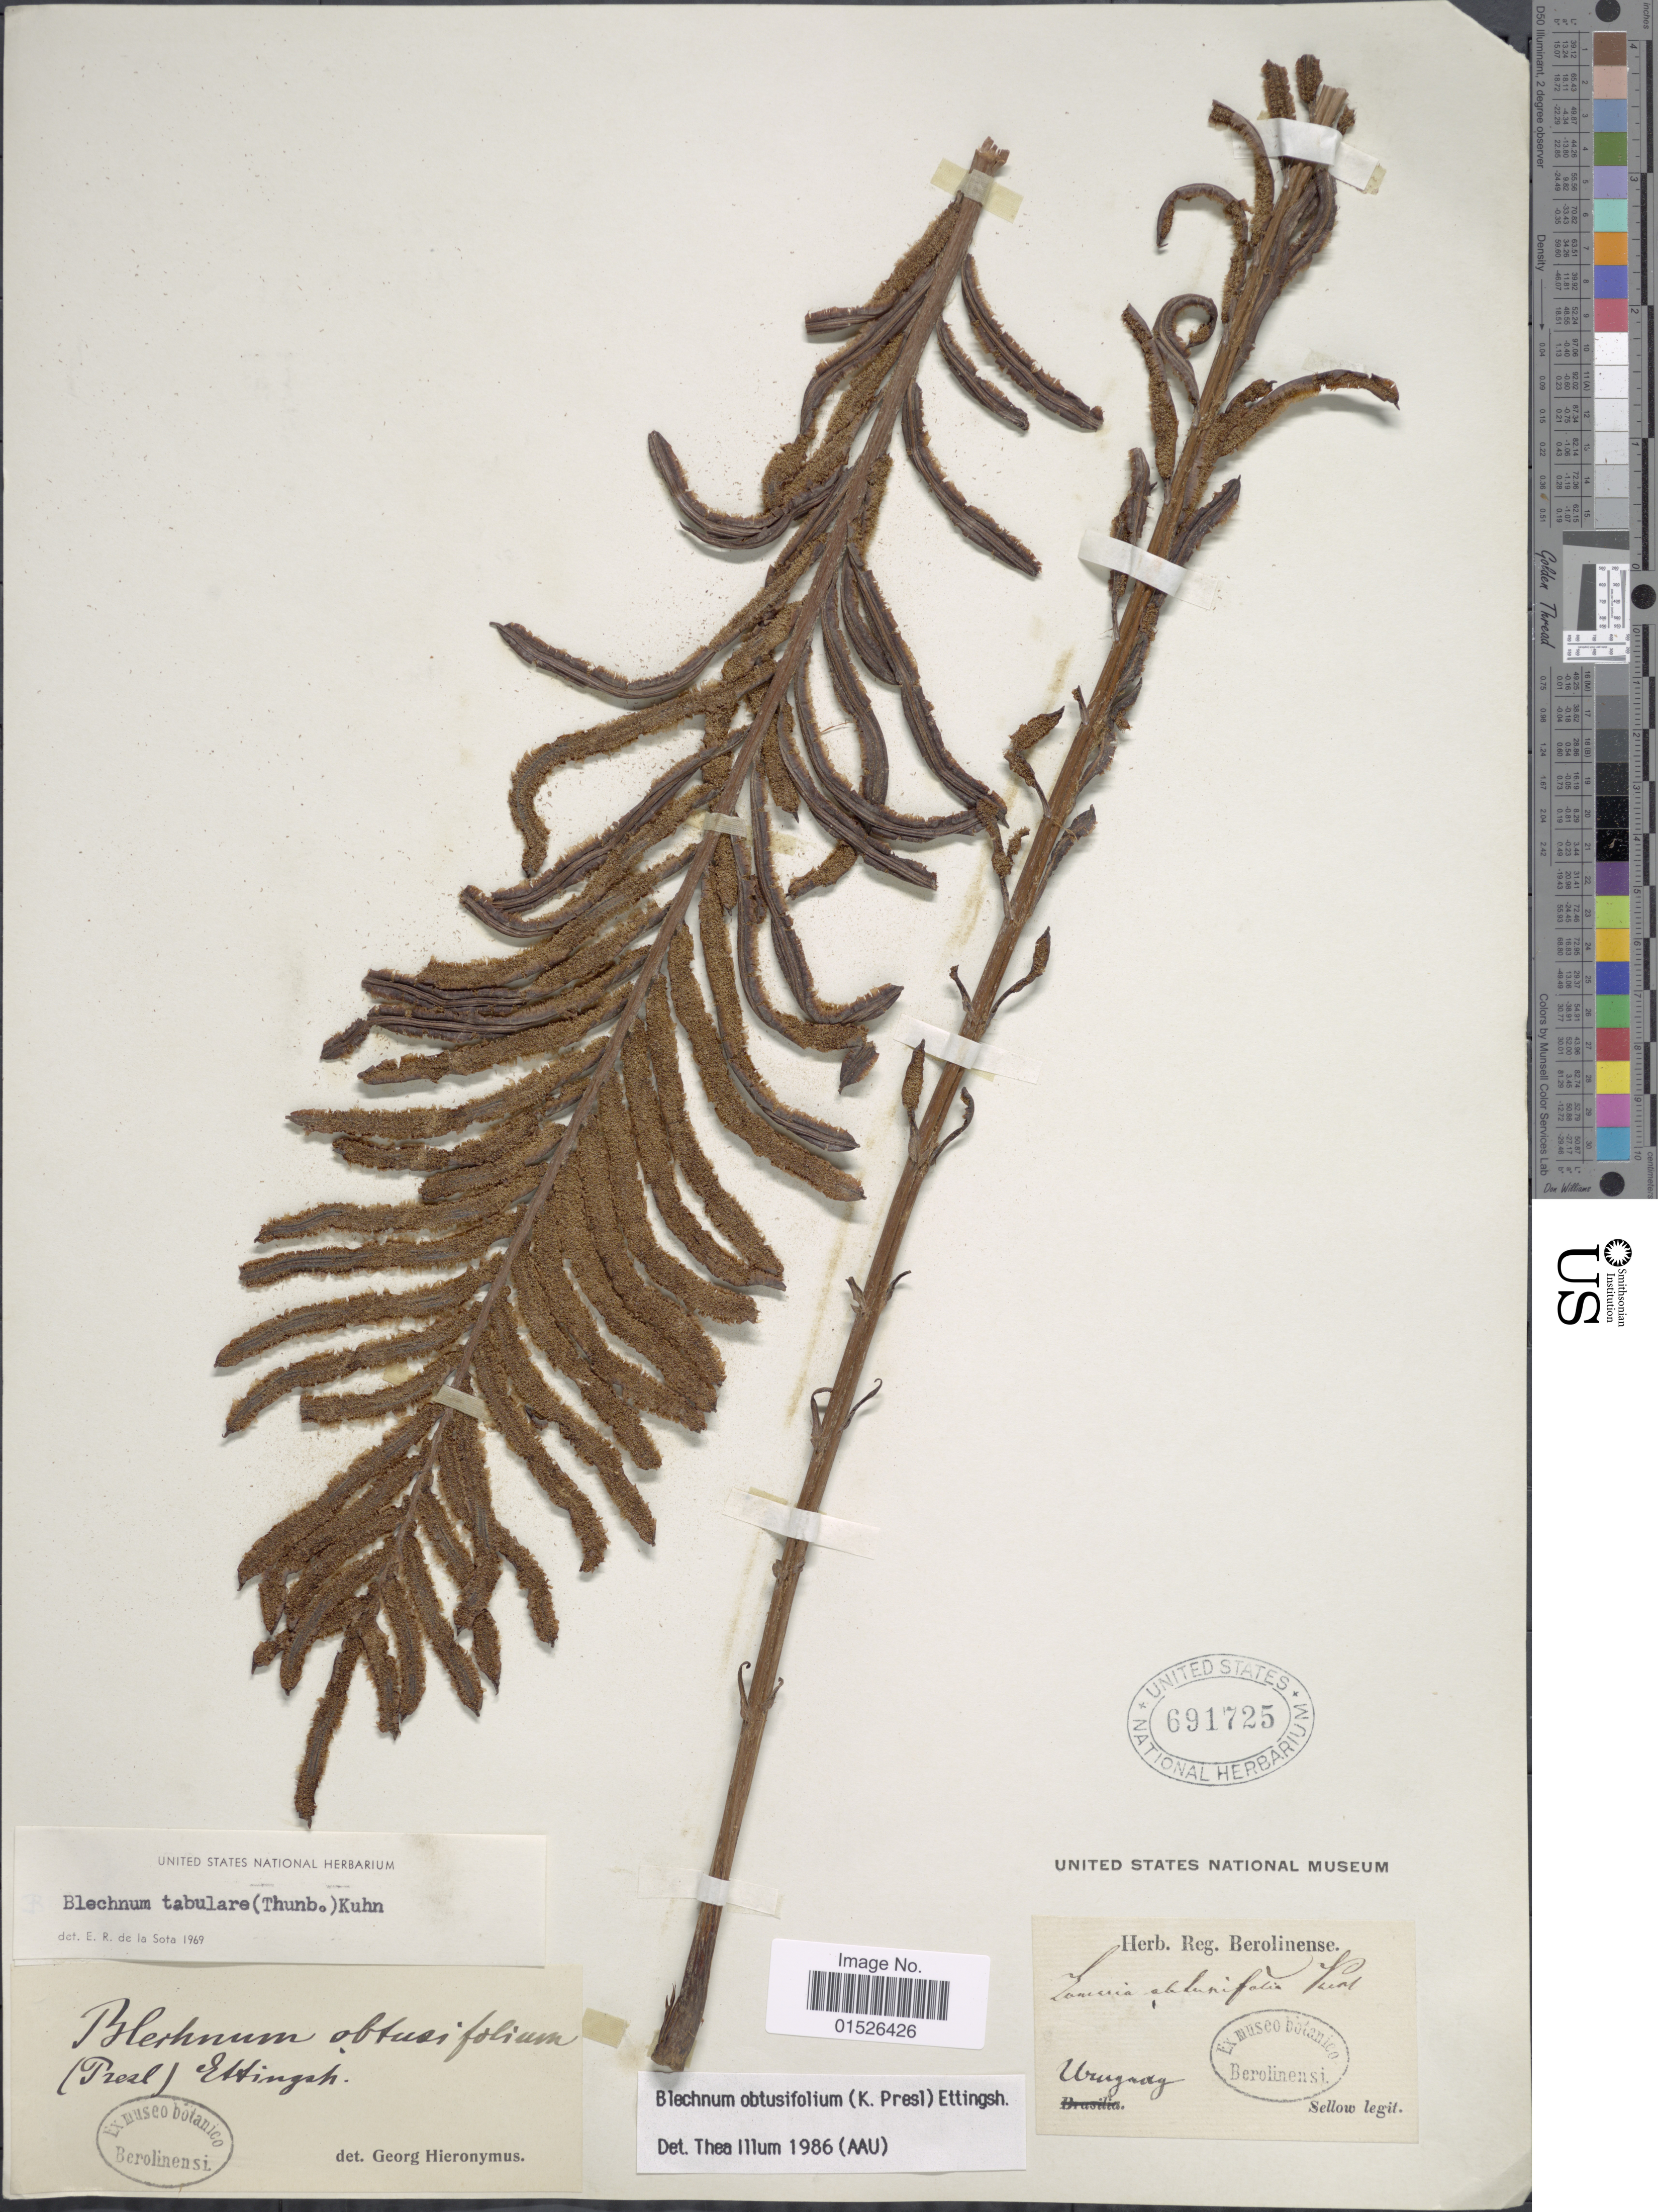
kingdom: Plantae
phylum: Tracheophyta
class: Polypodiopsida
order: Polypodiales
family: Blechnaceae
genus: Blechnum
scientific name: Blechnum magellanicum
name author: Mett.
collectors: -. Sellow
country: Uruguay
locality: Uruguay.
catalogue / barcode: US 691725